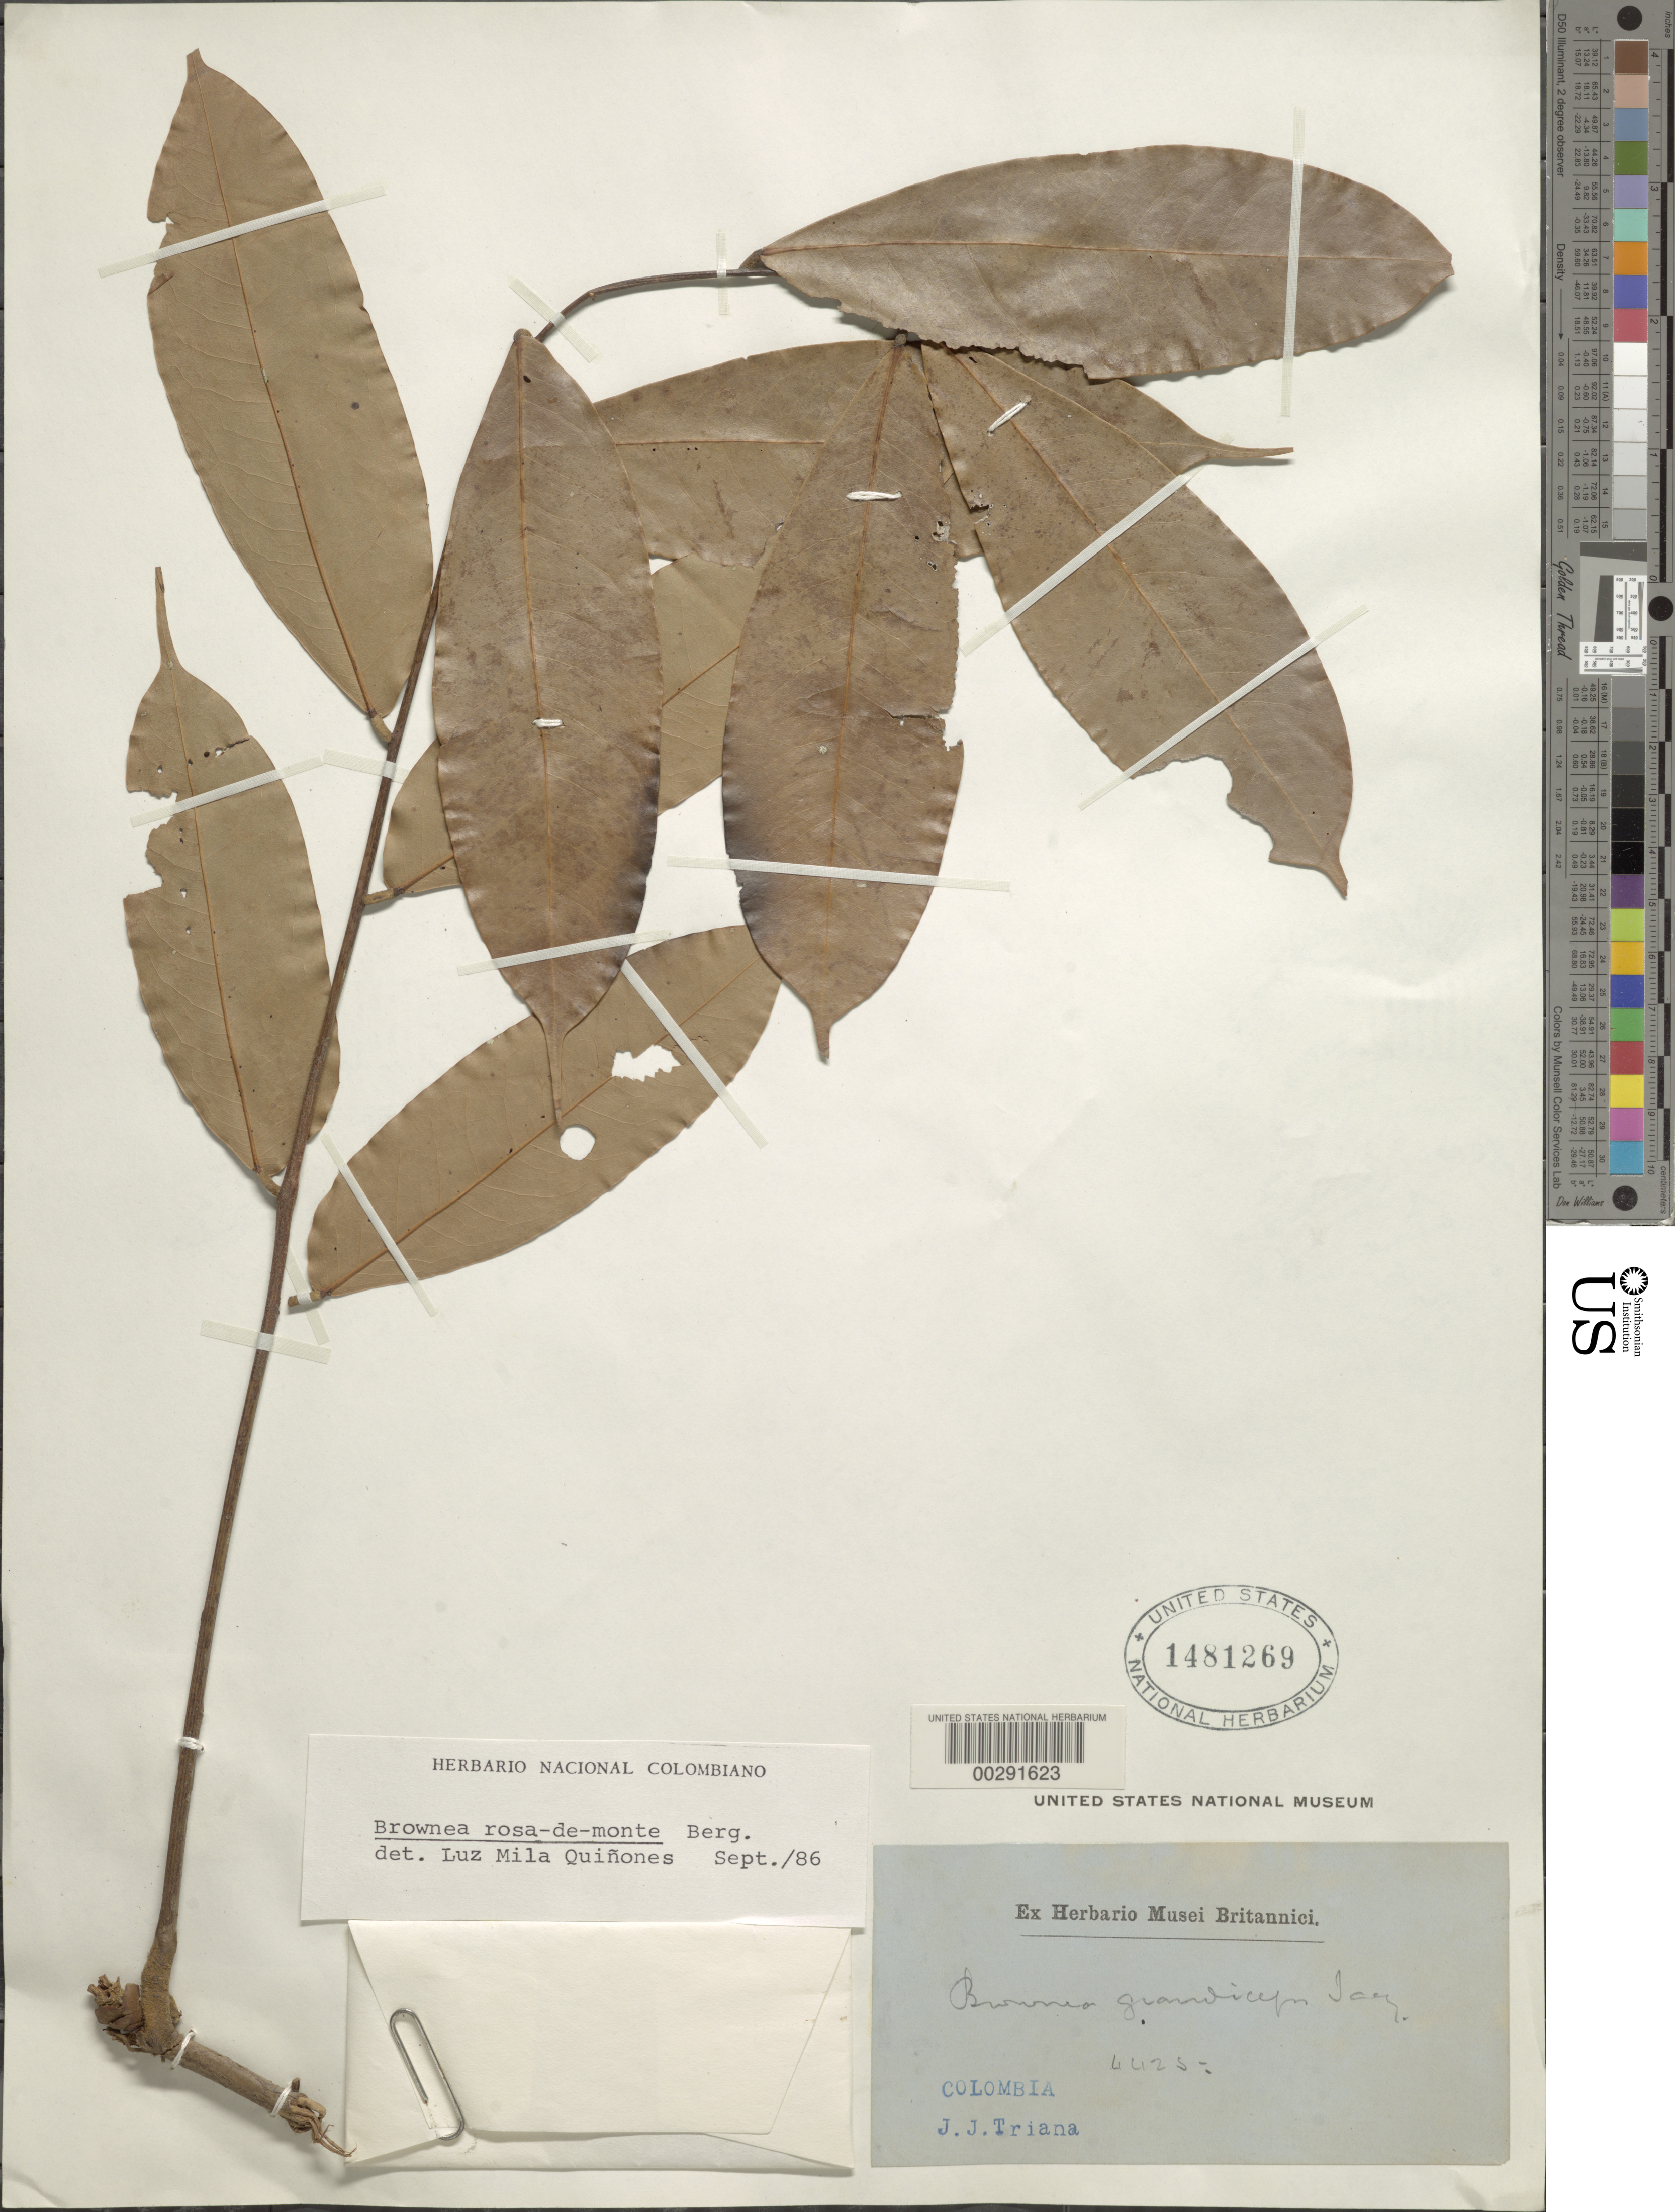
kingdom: Plantae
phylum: Tracheophyta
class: Magnoliopsida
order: Fabales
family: Fabaceae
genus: Brownea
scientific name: Brownea rosa-de-monte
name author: P.J. Bergius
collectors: J. J. Triana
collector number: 4425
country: Colombia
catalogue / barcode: US 1481269